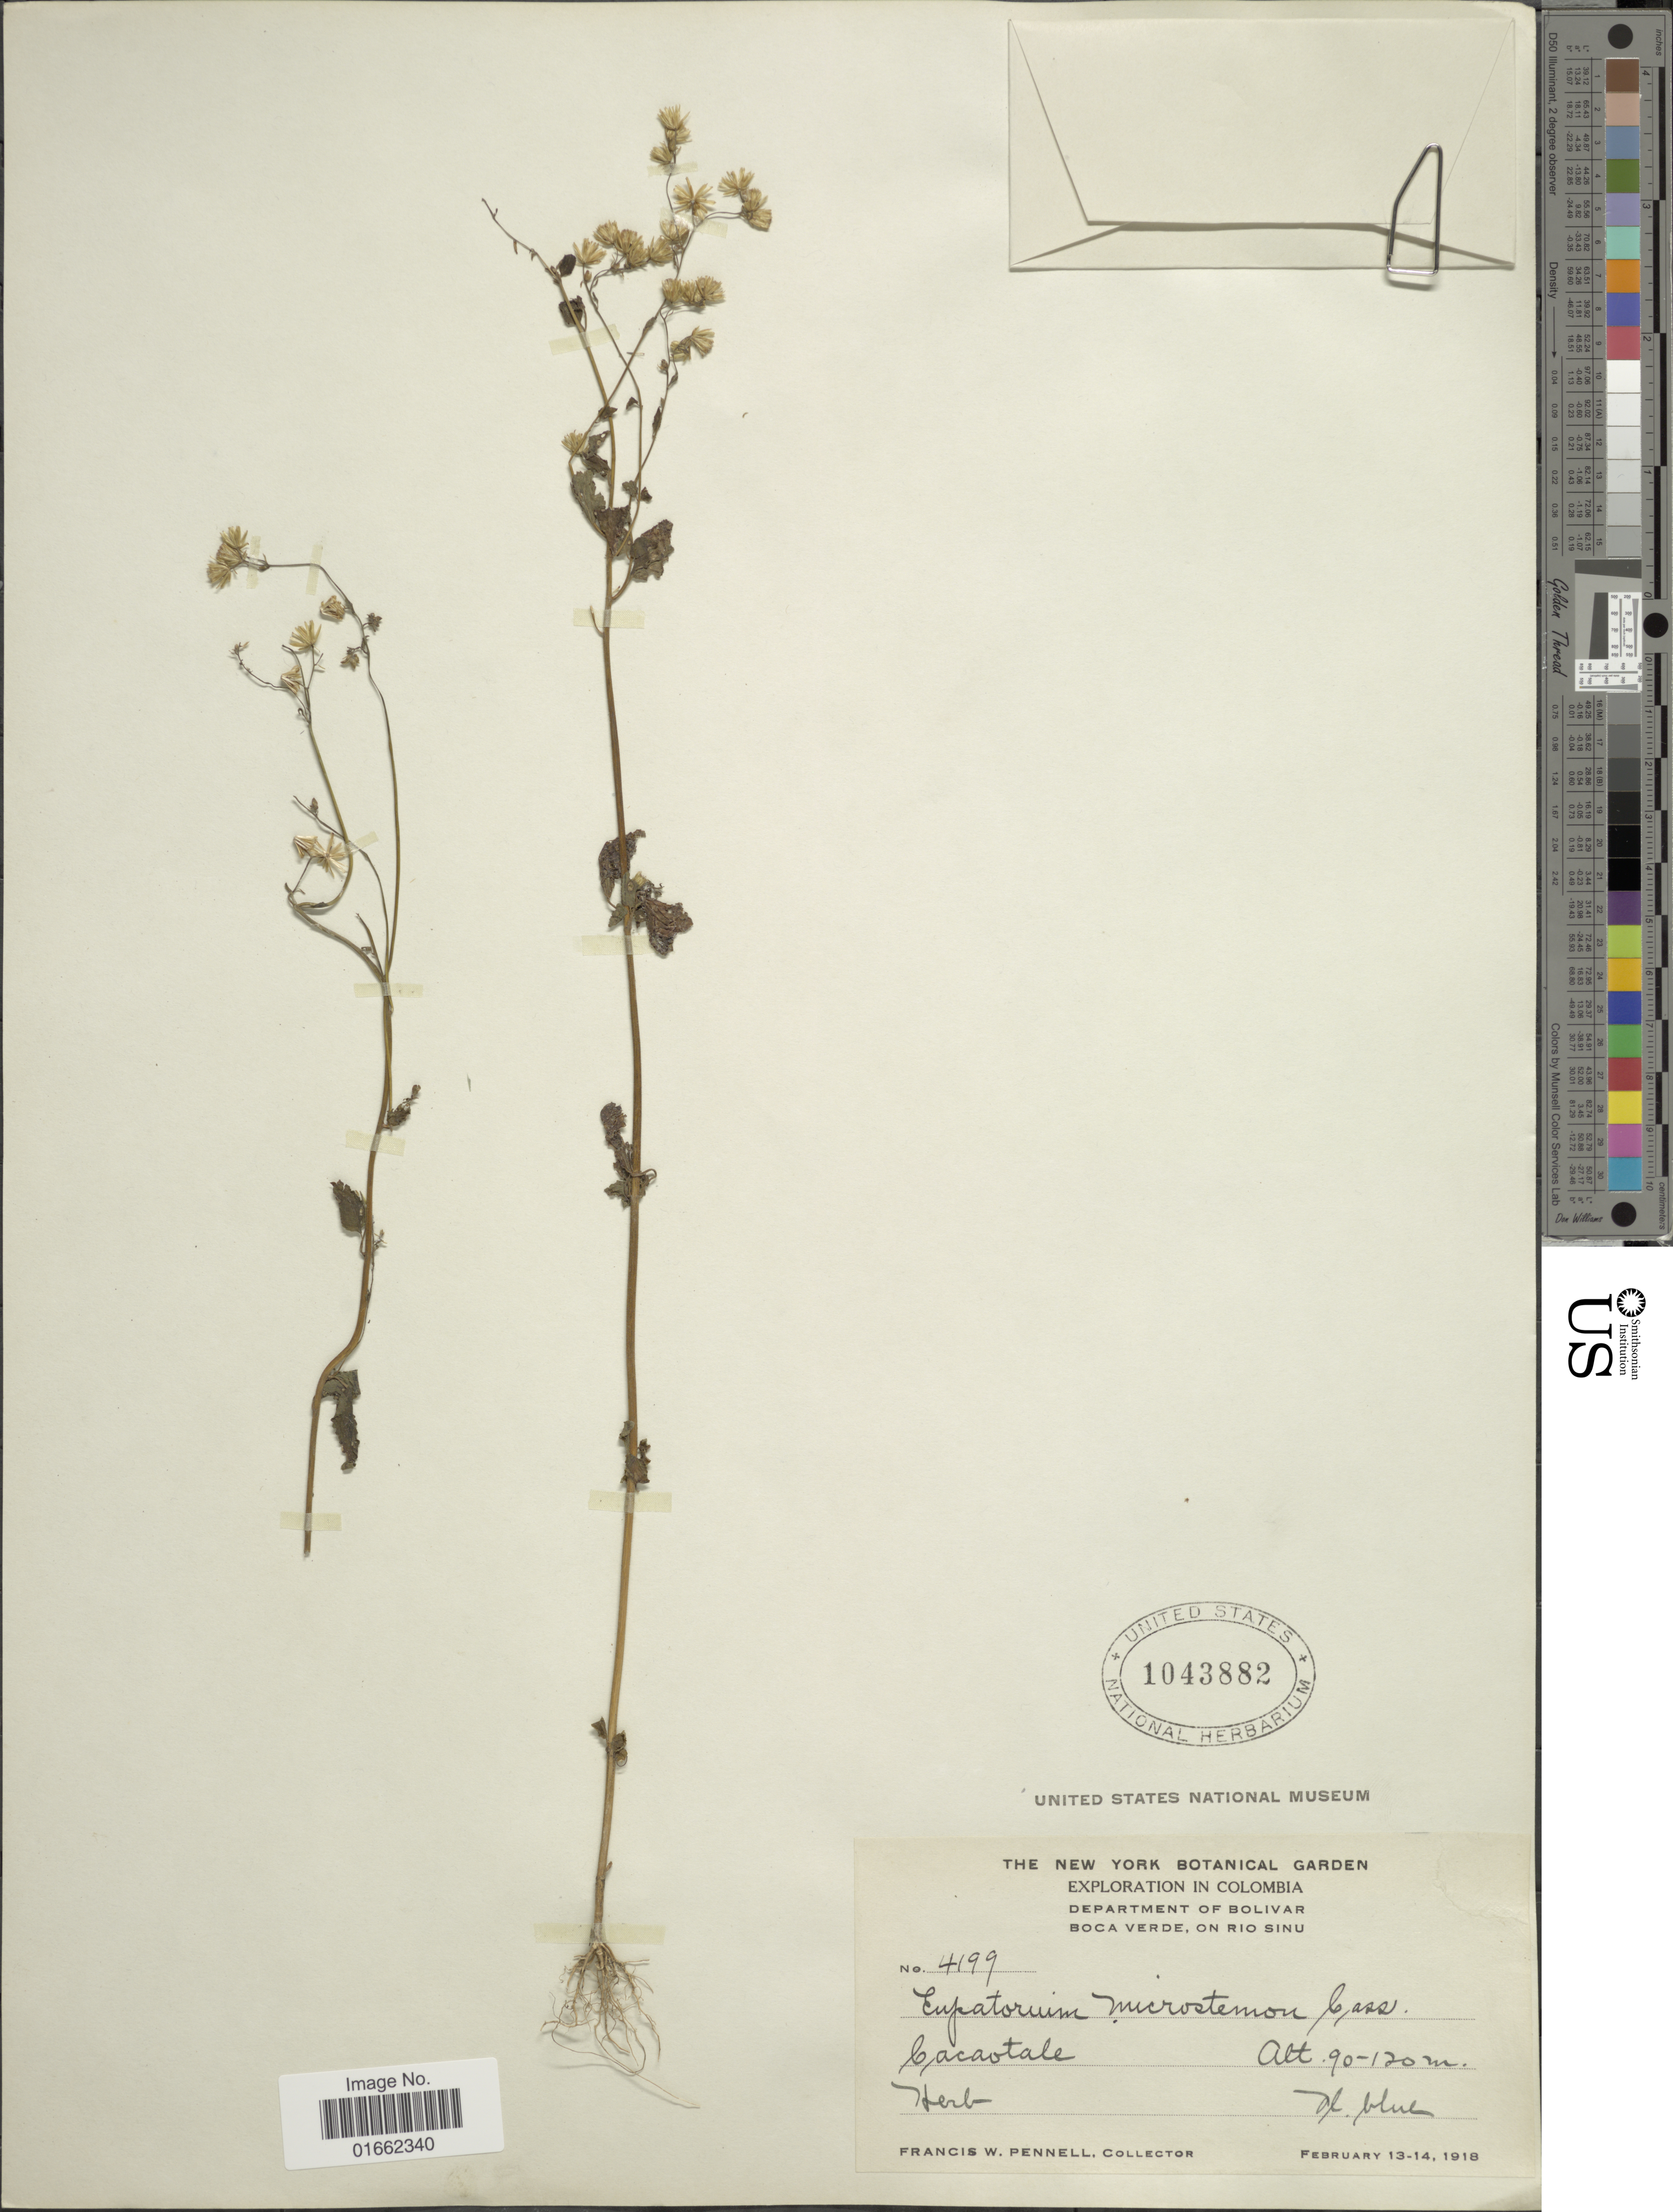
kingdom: Plantae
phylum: Tracheophyta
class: Magnoliopsida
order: Asterales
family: Asteraceae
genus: Fleischmannia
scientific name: Fleischmannia microstemon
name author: (Cass.) R.M. King & H. Rob.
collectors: F. W. Pennell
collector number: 4199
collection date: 1918-02-13/1918-02-14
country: Colombia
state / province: Bolívar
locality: Department of Bolivar. Boca Verde, on Rio Sinu. Cacaotale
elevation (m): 90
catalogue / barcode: US 1043882